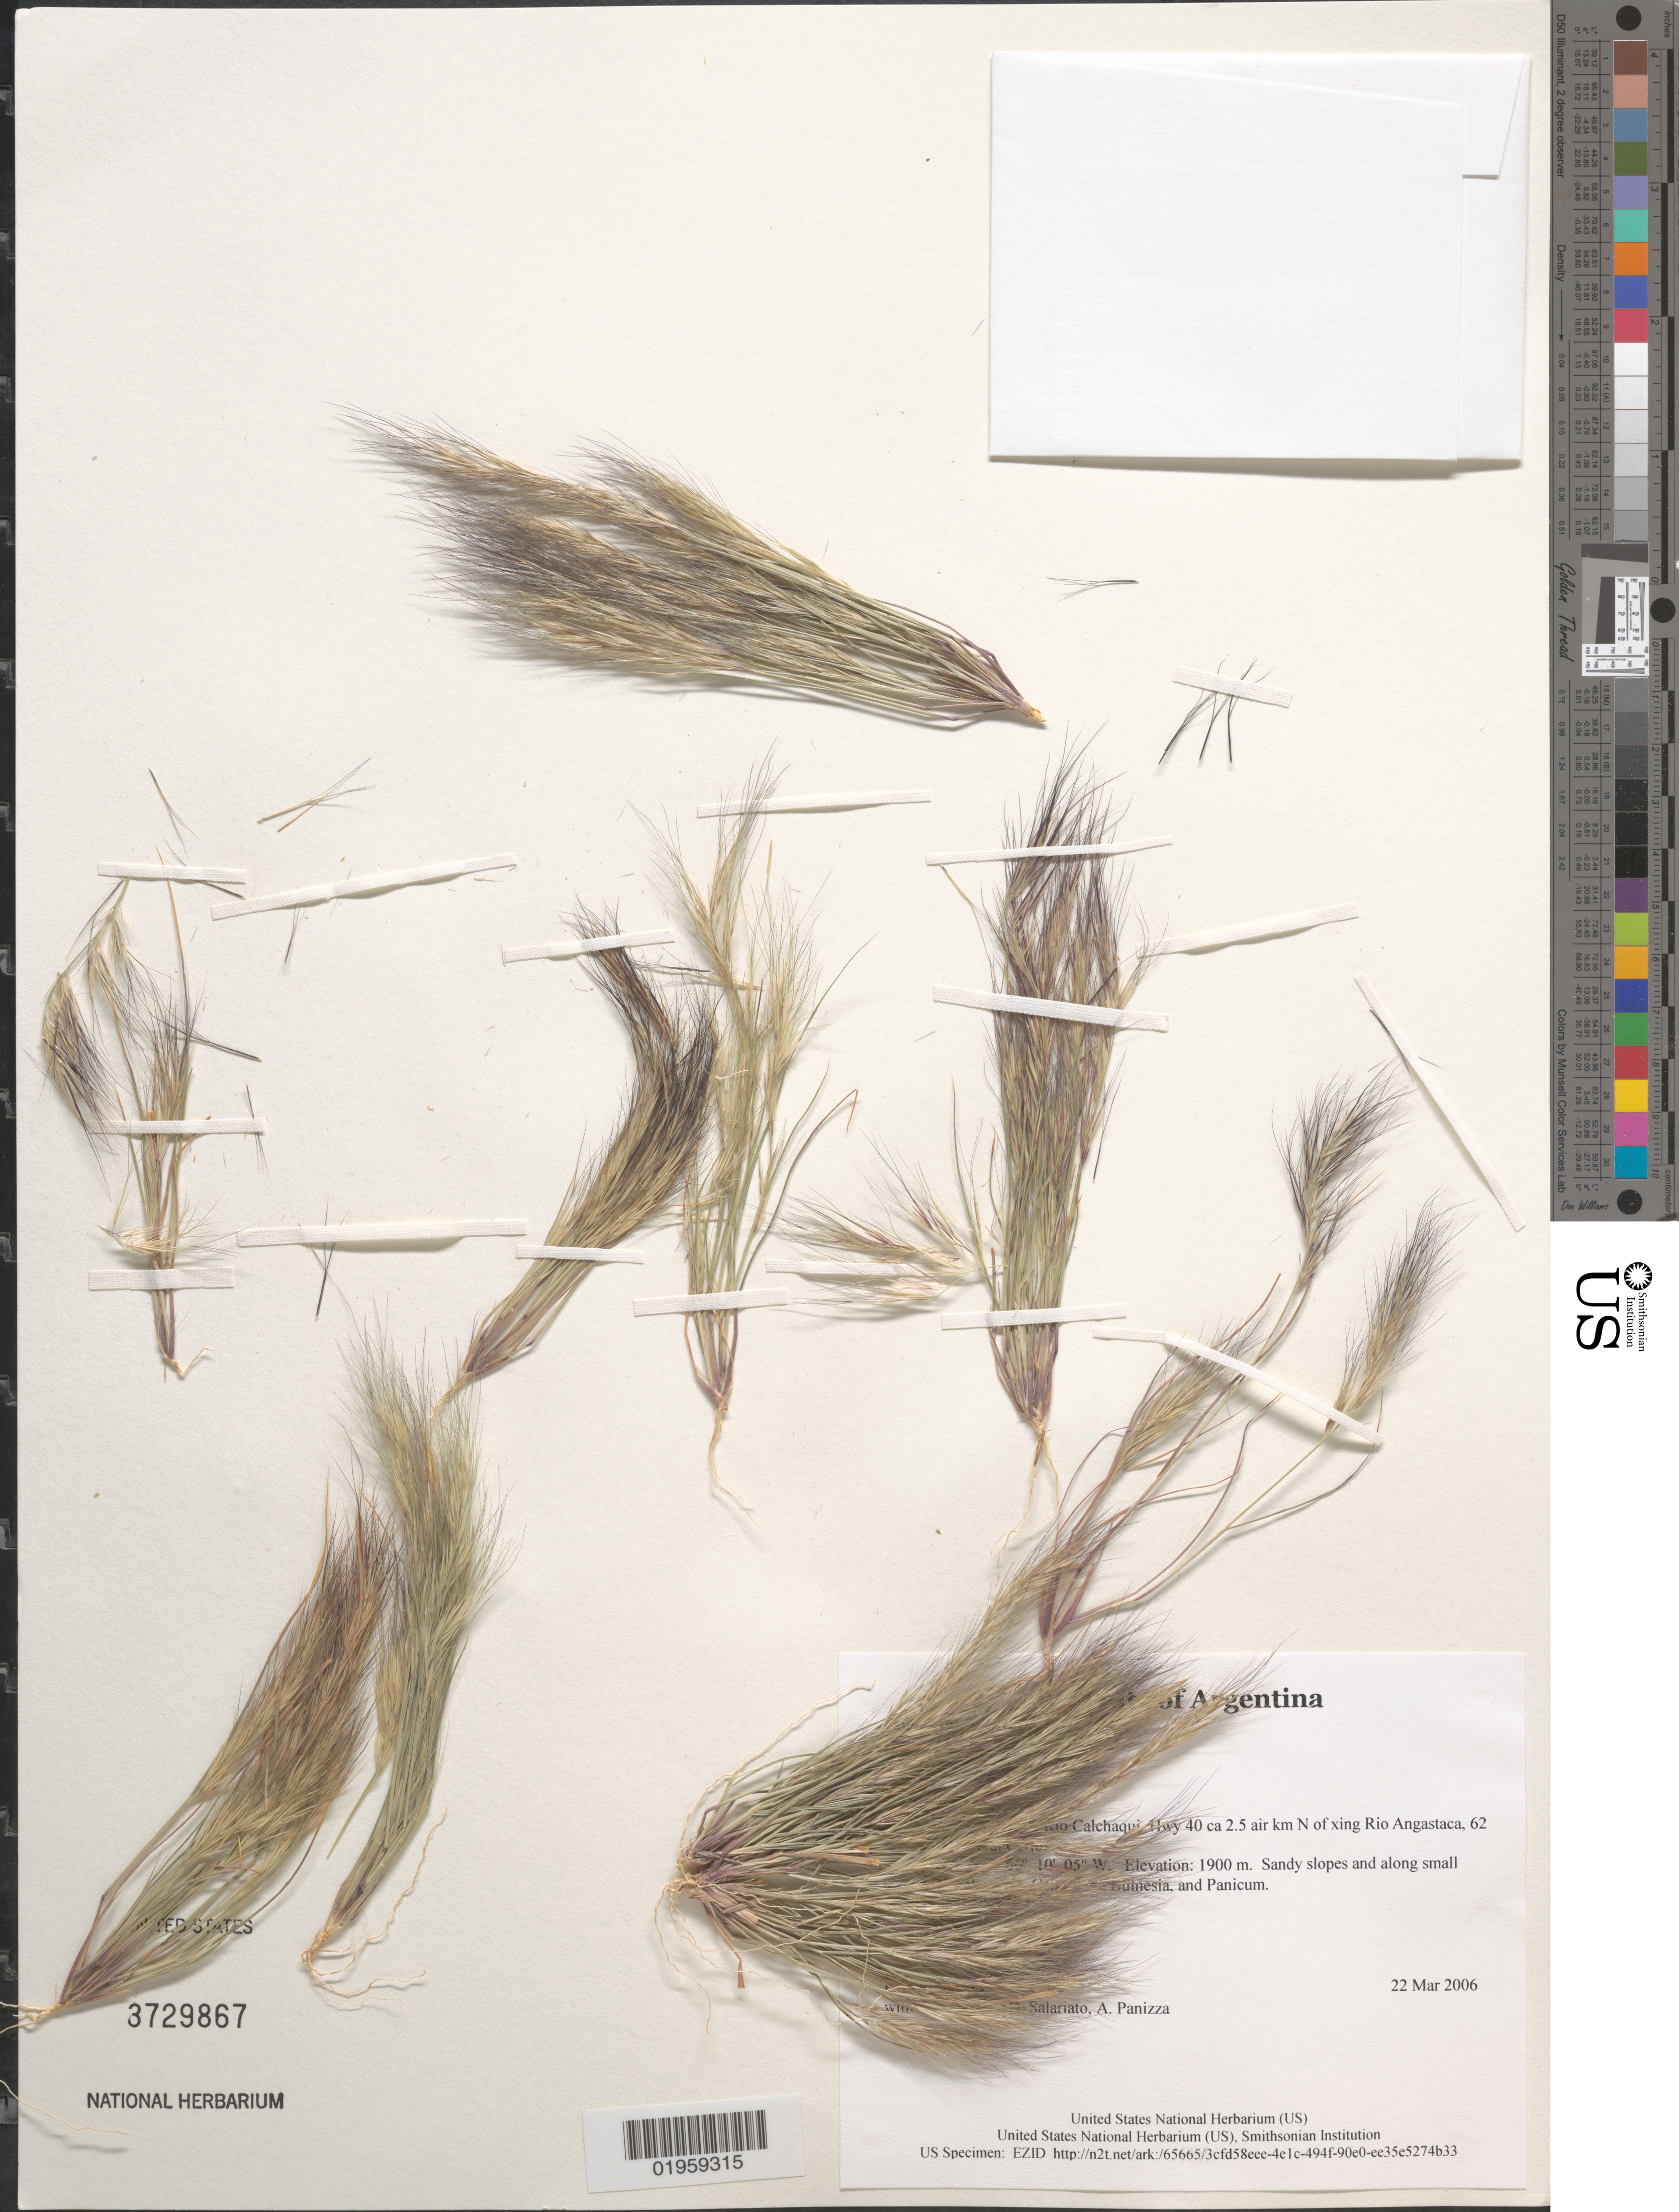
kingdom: Plantae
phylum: Tracheophyta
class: Liliopsida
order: Poales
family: Poaceae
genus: Aristida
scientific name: Aristida adscensionis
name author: L.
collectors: P. M. Peterson, R. J. Soreng, D. Salariato & A. Panizza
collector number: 19474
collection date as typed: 22 Mar 2006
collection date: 2006-03-22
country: Argentina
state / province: Salta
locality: Valle Rio Calchaqui, Hwy 40 ca 2.5 air km N of xing Rio Angastaca, 62 rd km NW of San Carlos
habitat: Sandy slopes and along small arroyo with Prosopis, Cercidium, Bulnesia, and Panicum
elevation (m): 1900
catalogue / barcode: US 3729867